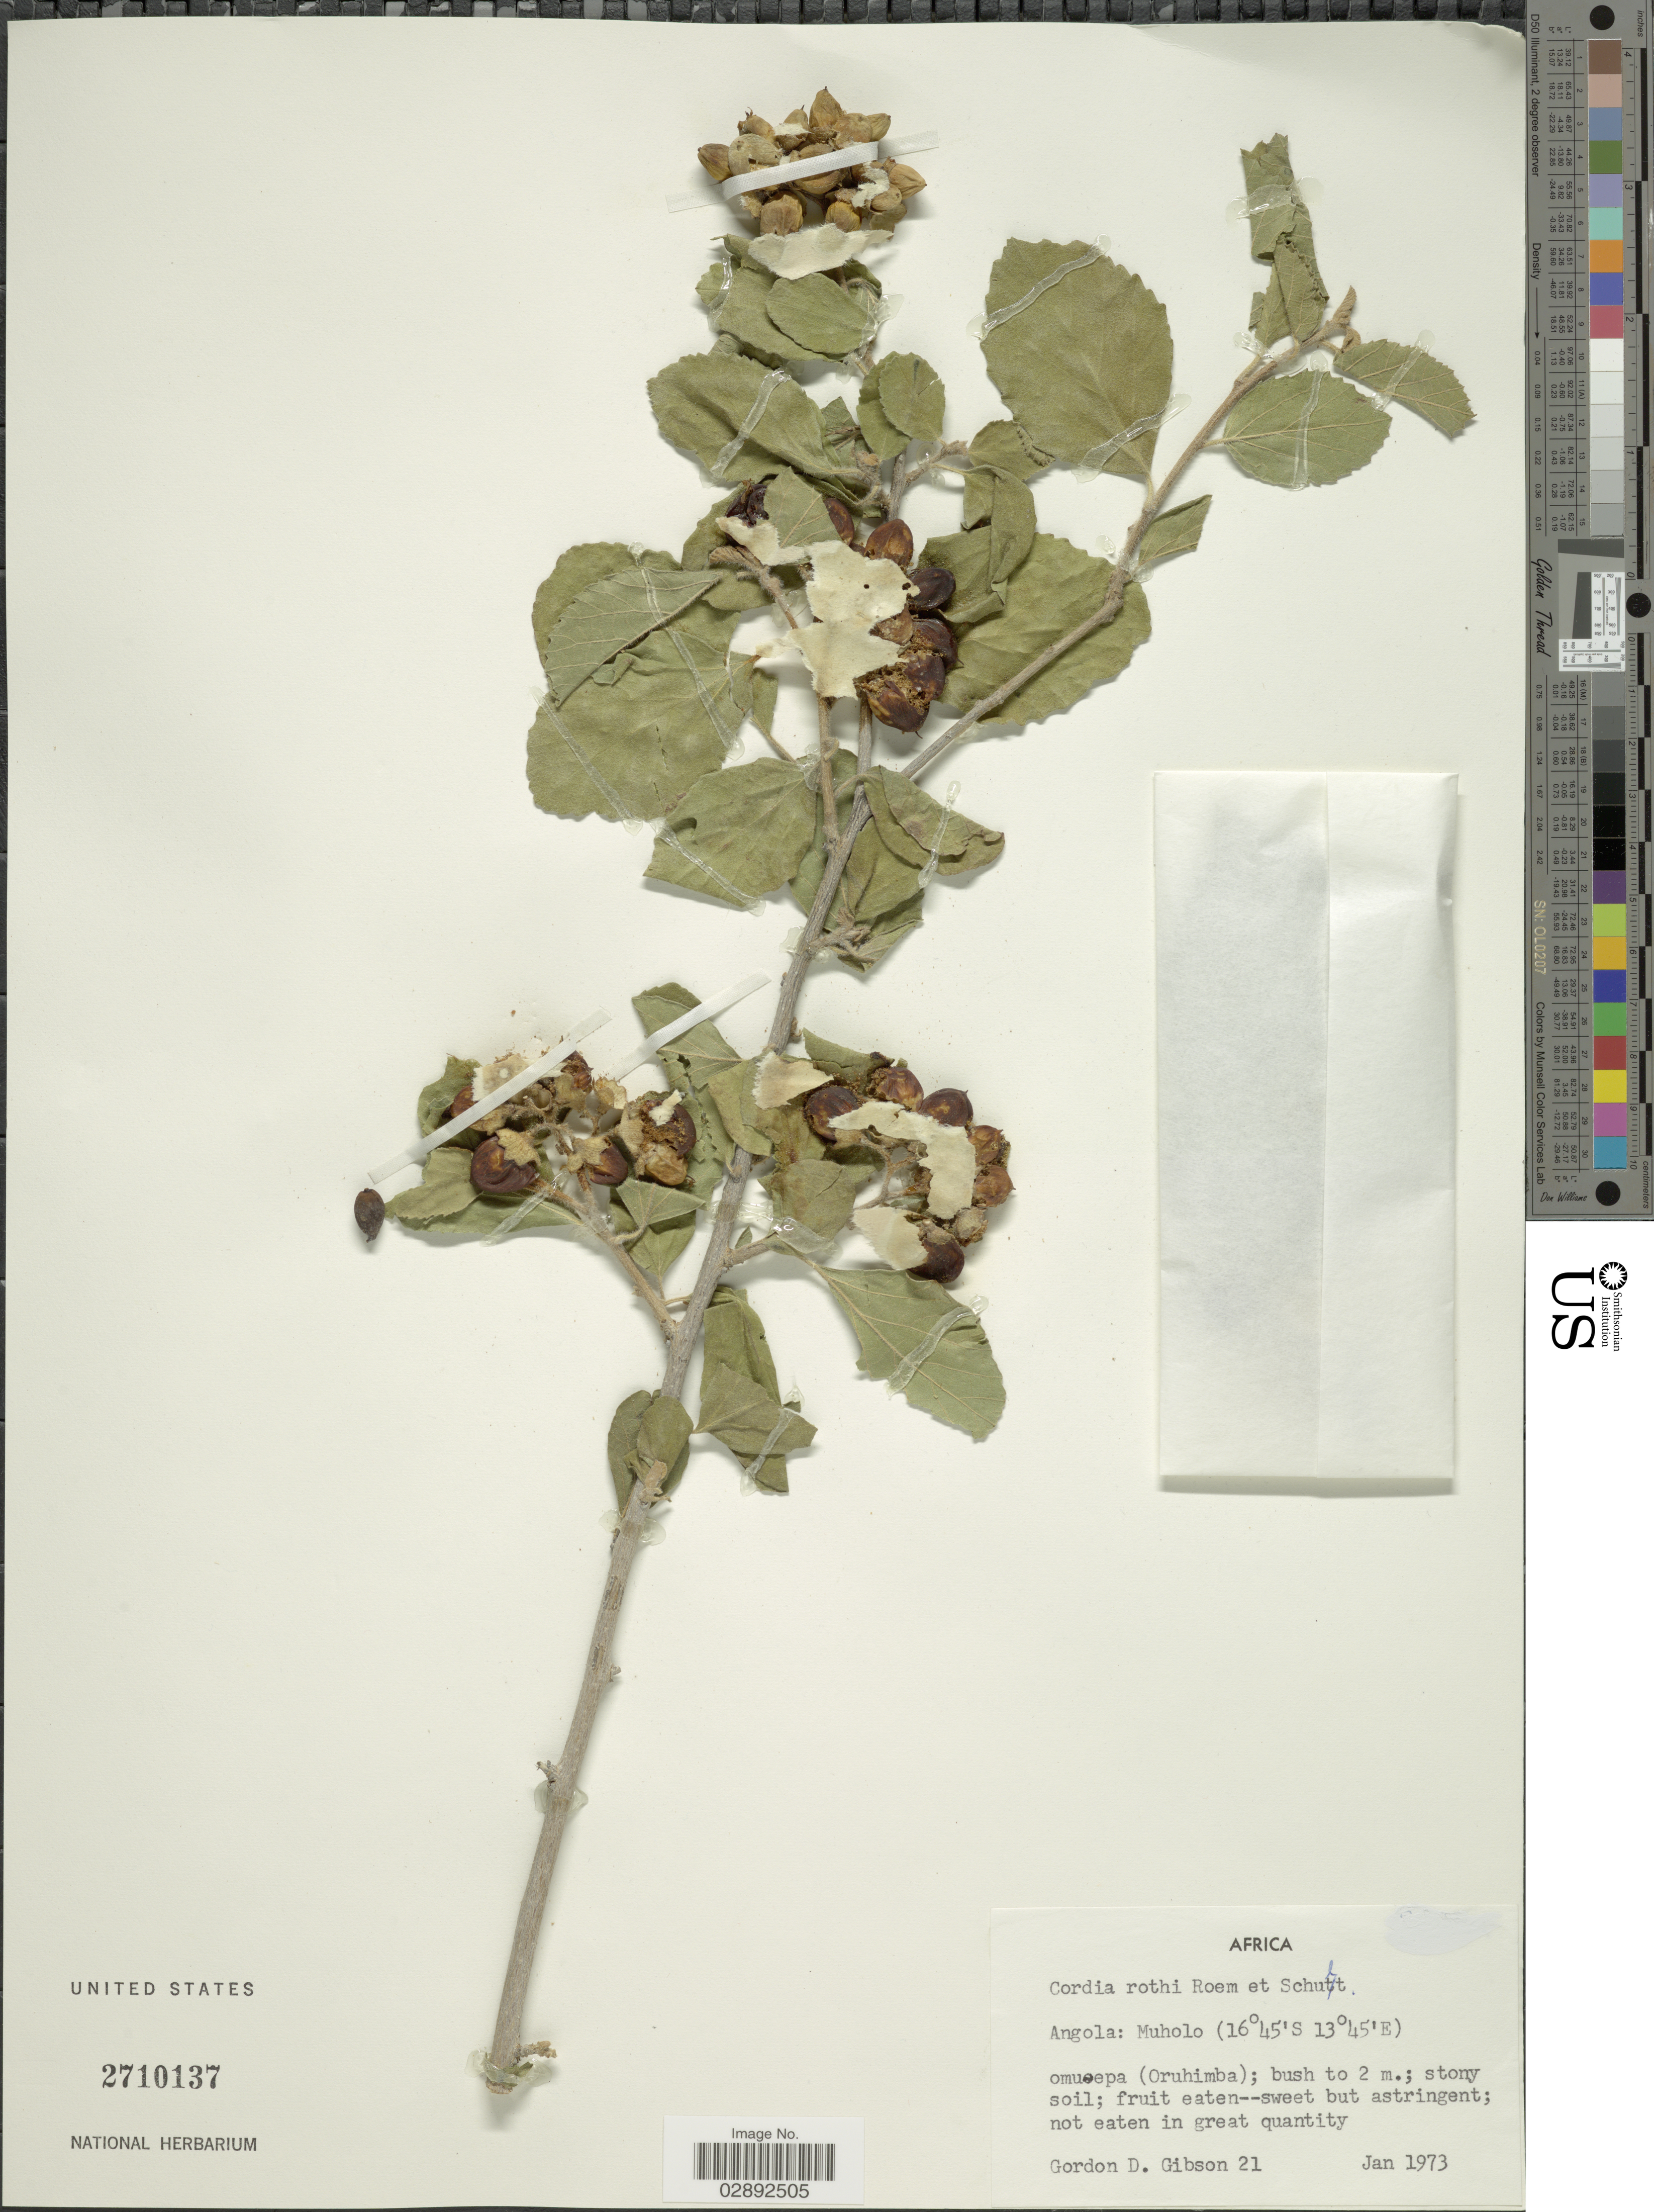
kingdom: Plantae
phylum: Tracheophyta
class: Magnoliopsida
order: Boraginales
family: Cordiaceae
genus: Cordia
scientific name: Cordia rothii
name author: Roem. & Schult.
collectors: G. D. Gibson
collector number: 21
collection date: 1973-01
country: Angola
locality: Muholo.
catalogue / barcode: US 2710137